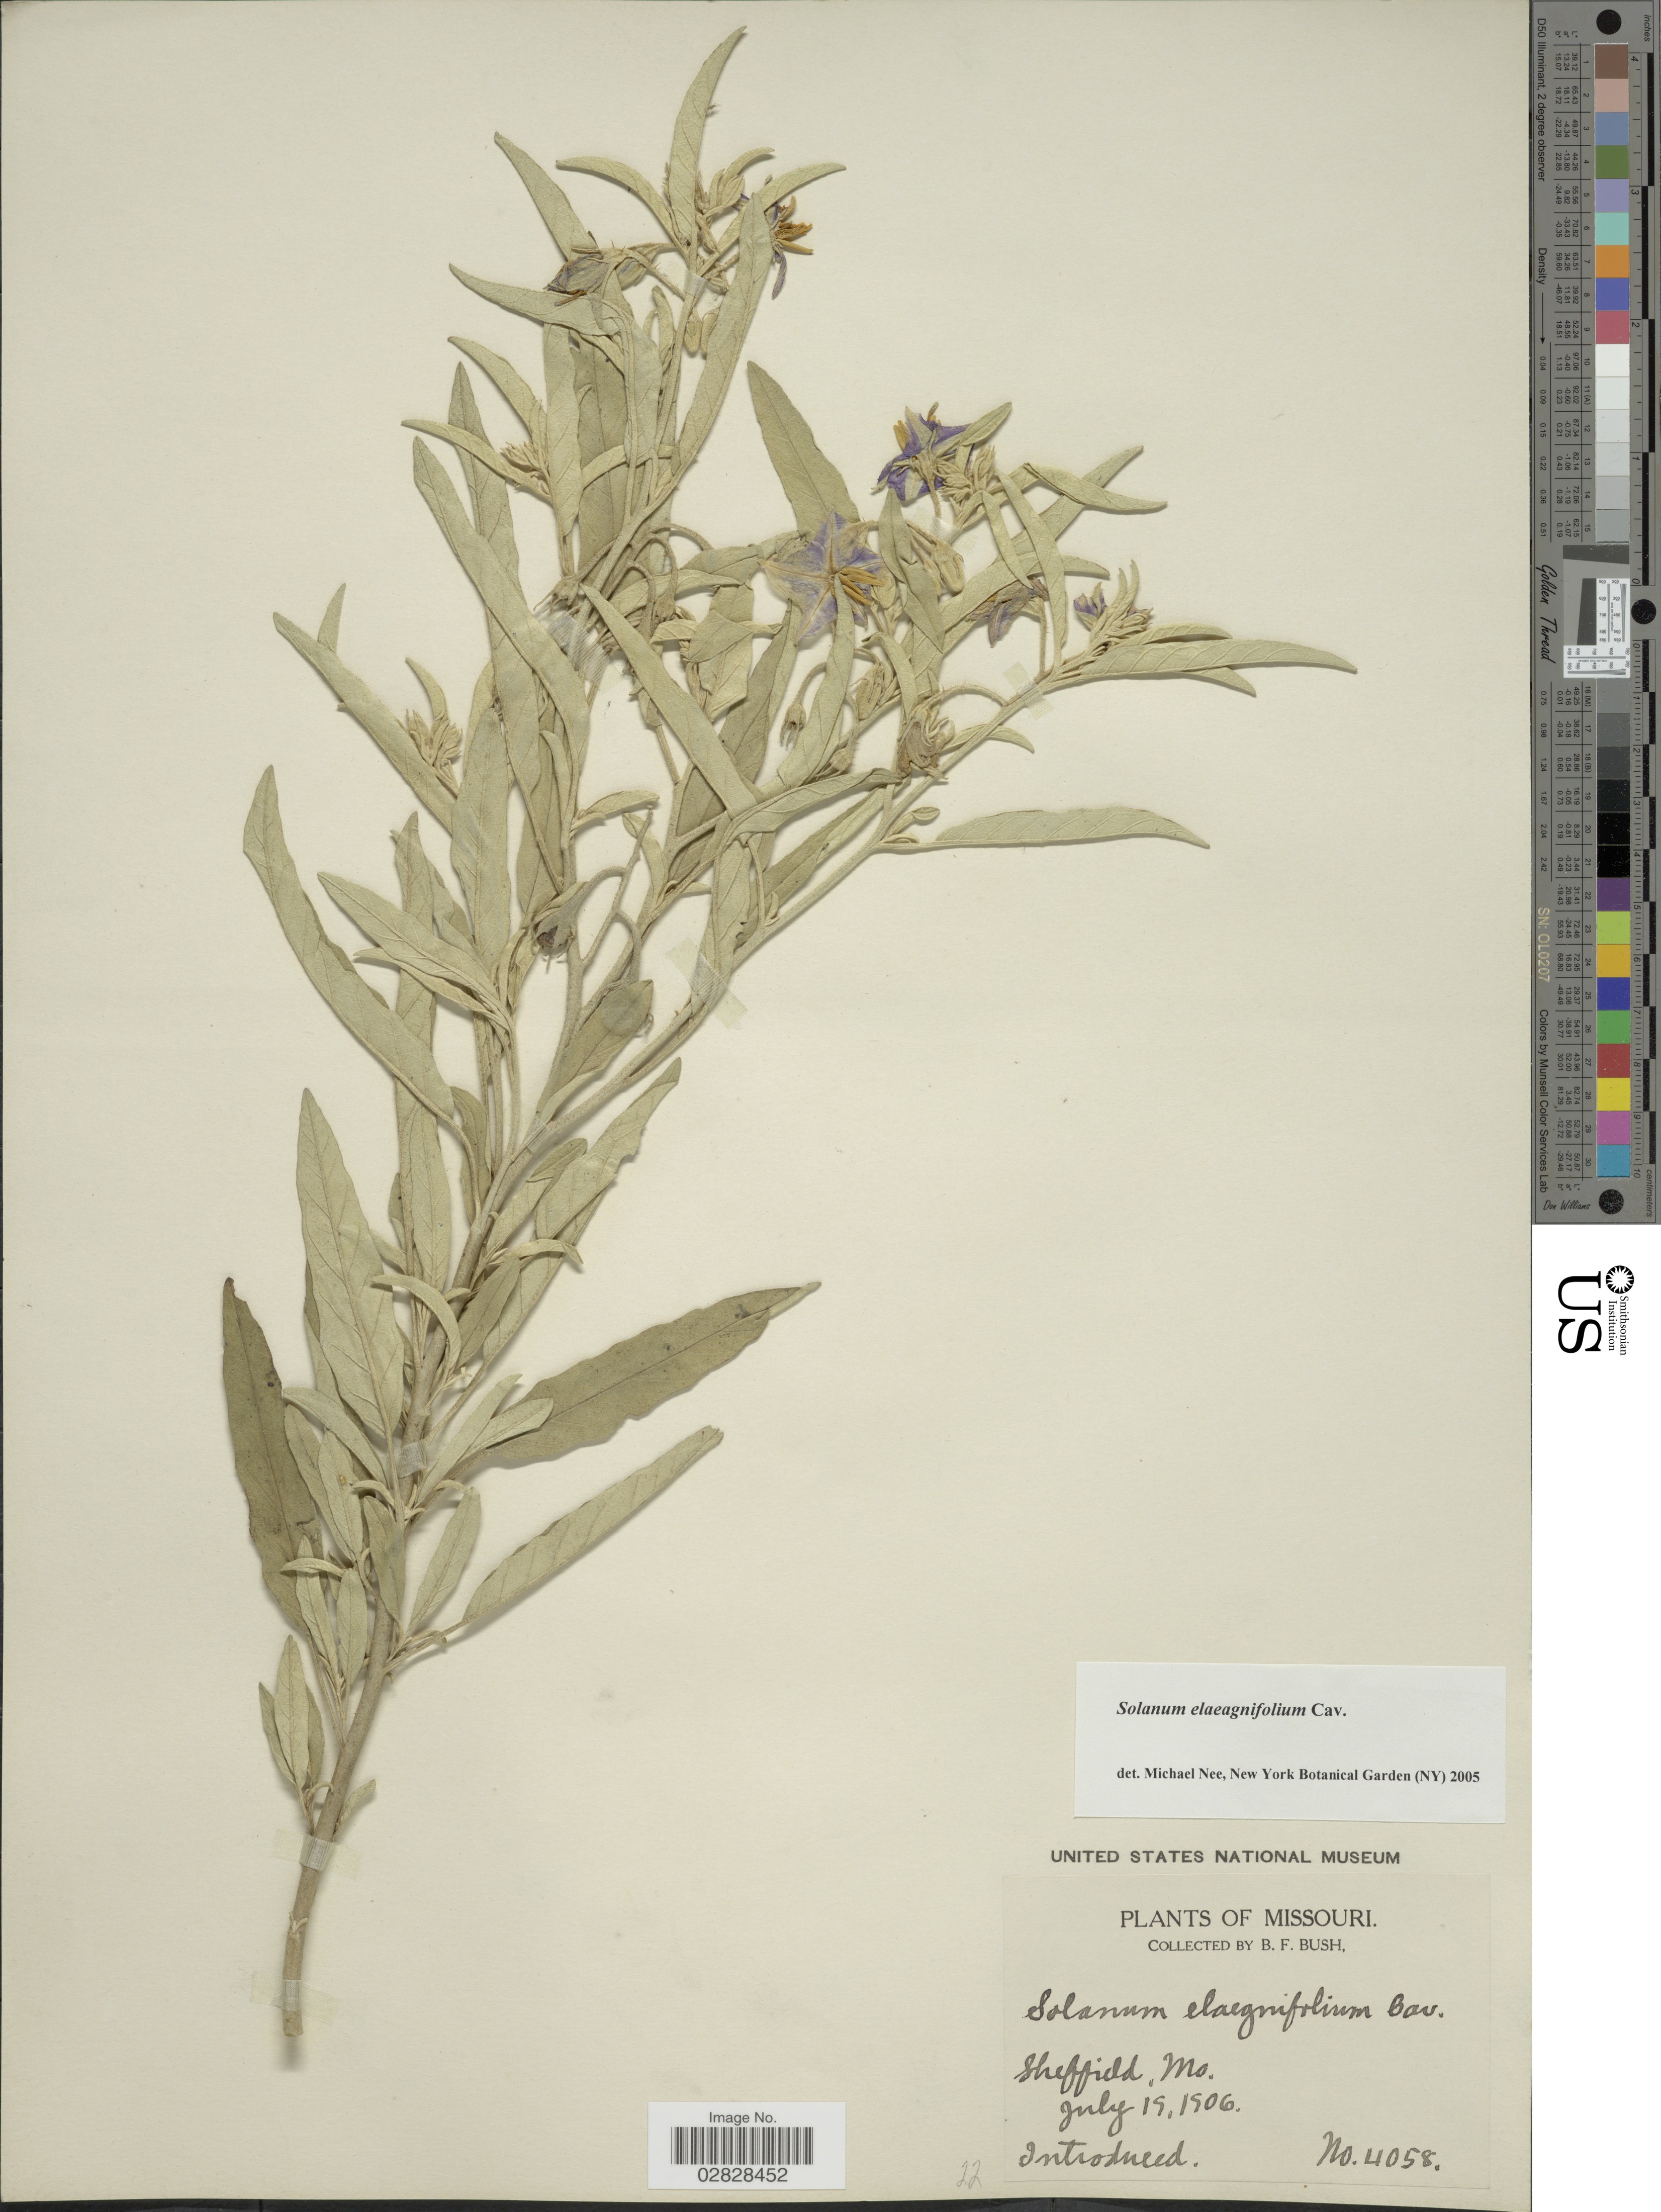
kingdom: Plantae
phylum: Tracheophyta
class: Magnoliopsida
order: Solanales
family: Solanaceae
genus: Solanum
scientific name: Solanum elaeagnifolium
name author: Cav.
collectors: B. F. Bush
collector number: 4058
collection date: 1906-07-19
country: United States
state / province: Missouri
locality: Sheffield.